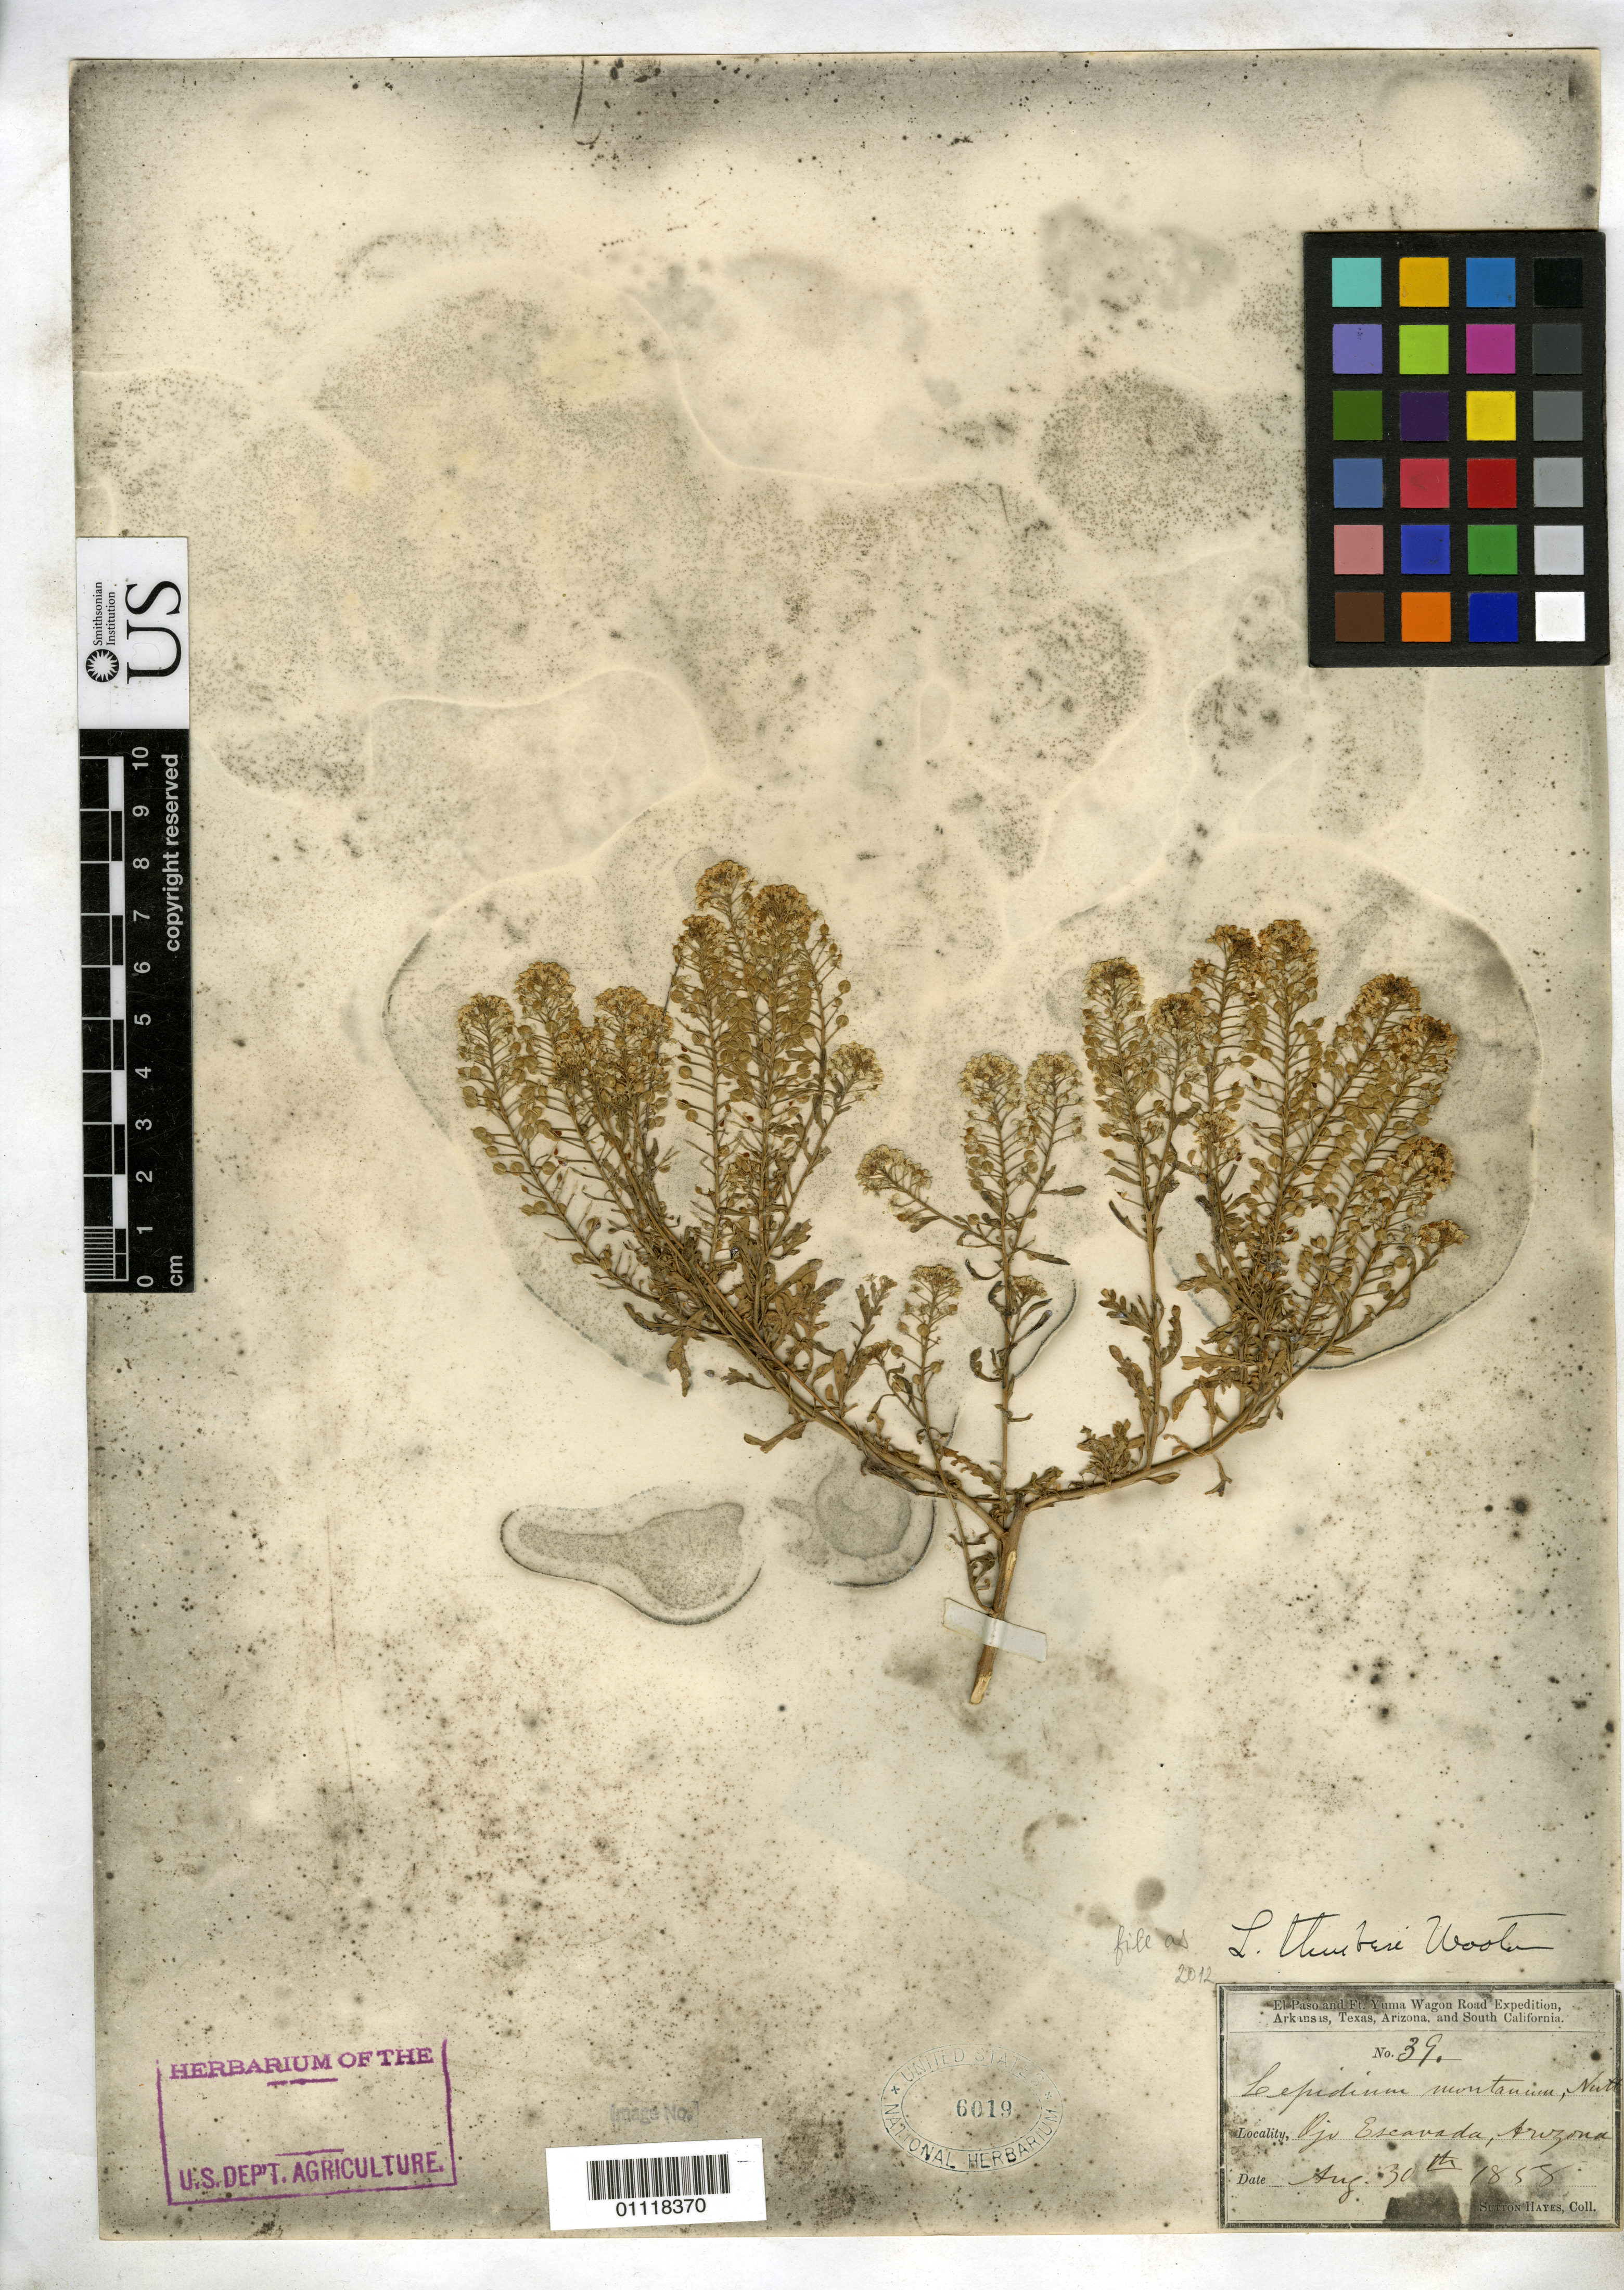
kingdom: Plantae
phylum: Tracheophyta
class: Magnoliopsida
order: Brassicales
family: Brassicaceae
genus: Lepidium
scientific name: Lepidium thurberi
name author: Wooton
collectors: S. Hayes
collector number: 39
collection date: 1858-08-30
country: United States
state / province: Arizona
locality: [Ozi] Escavada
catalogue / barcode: US 6019